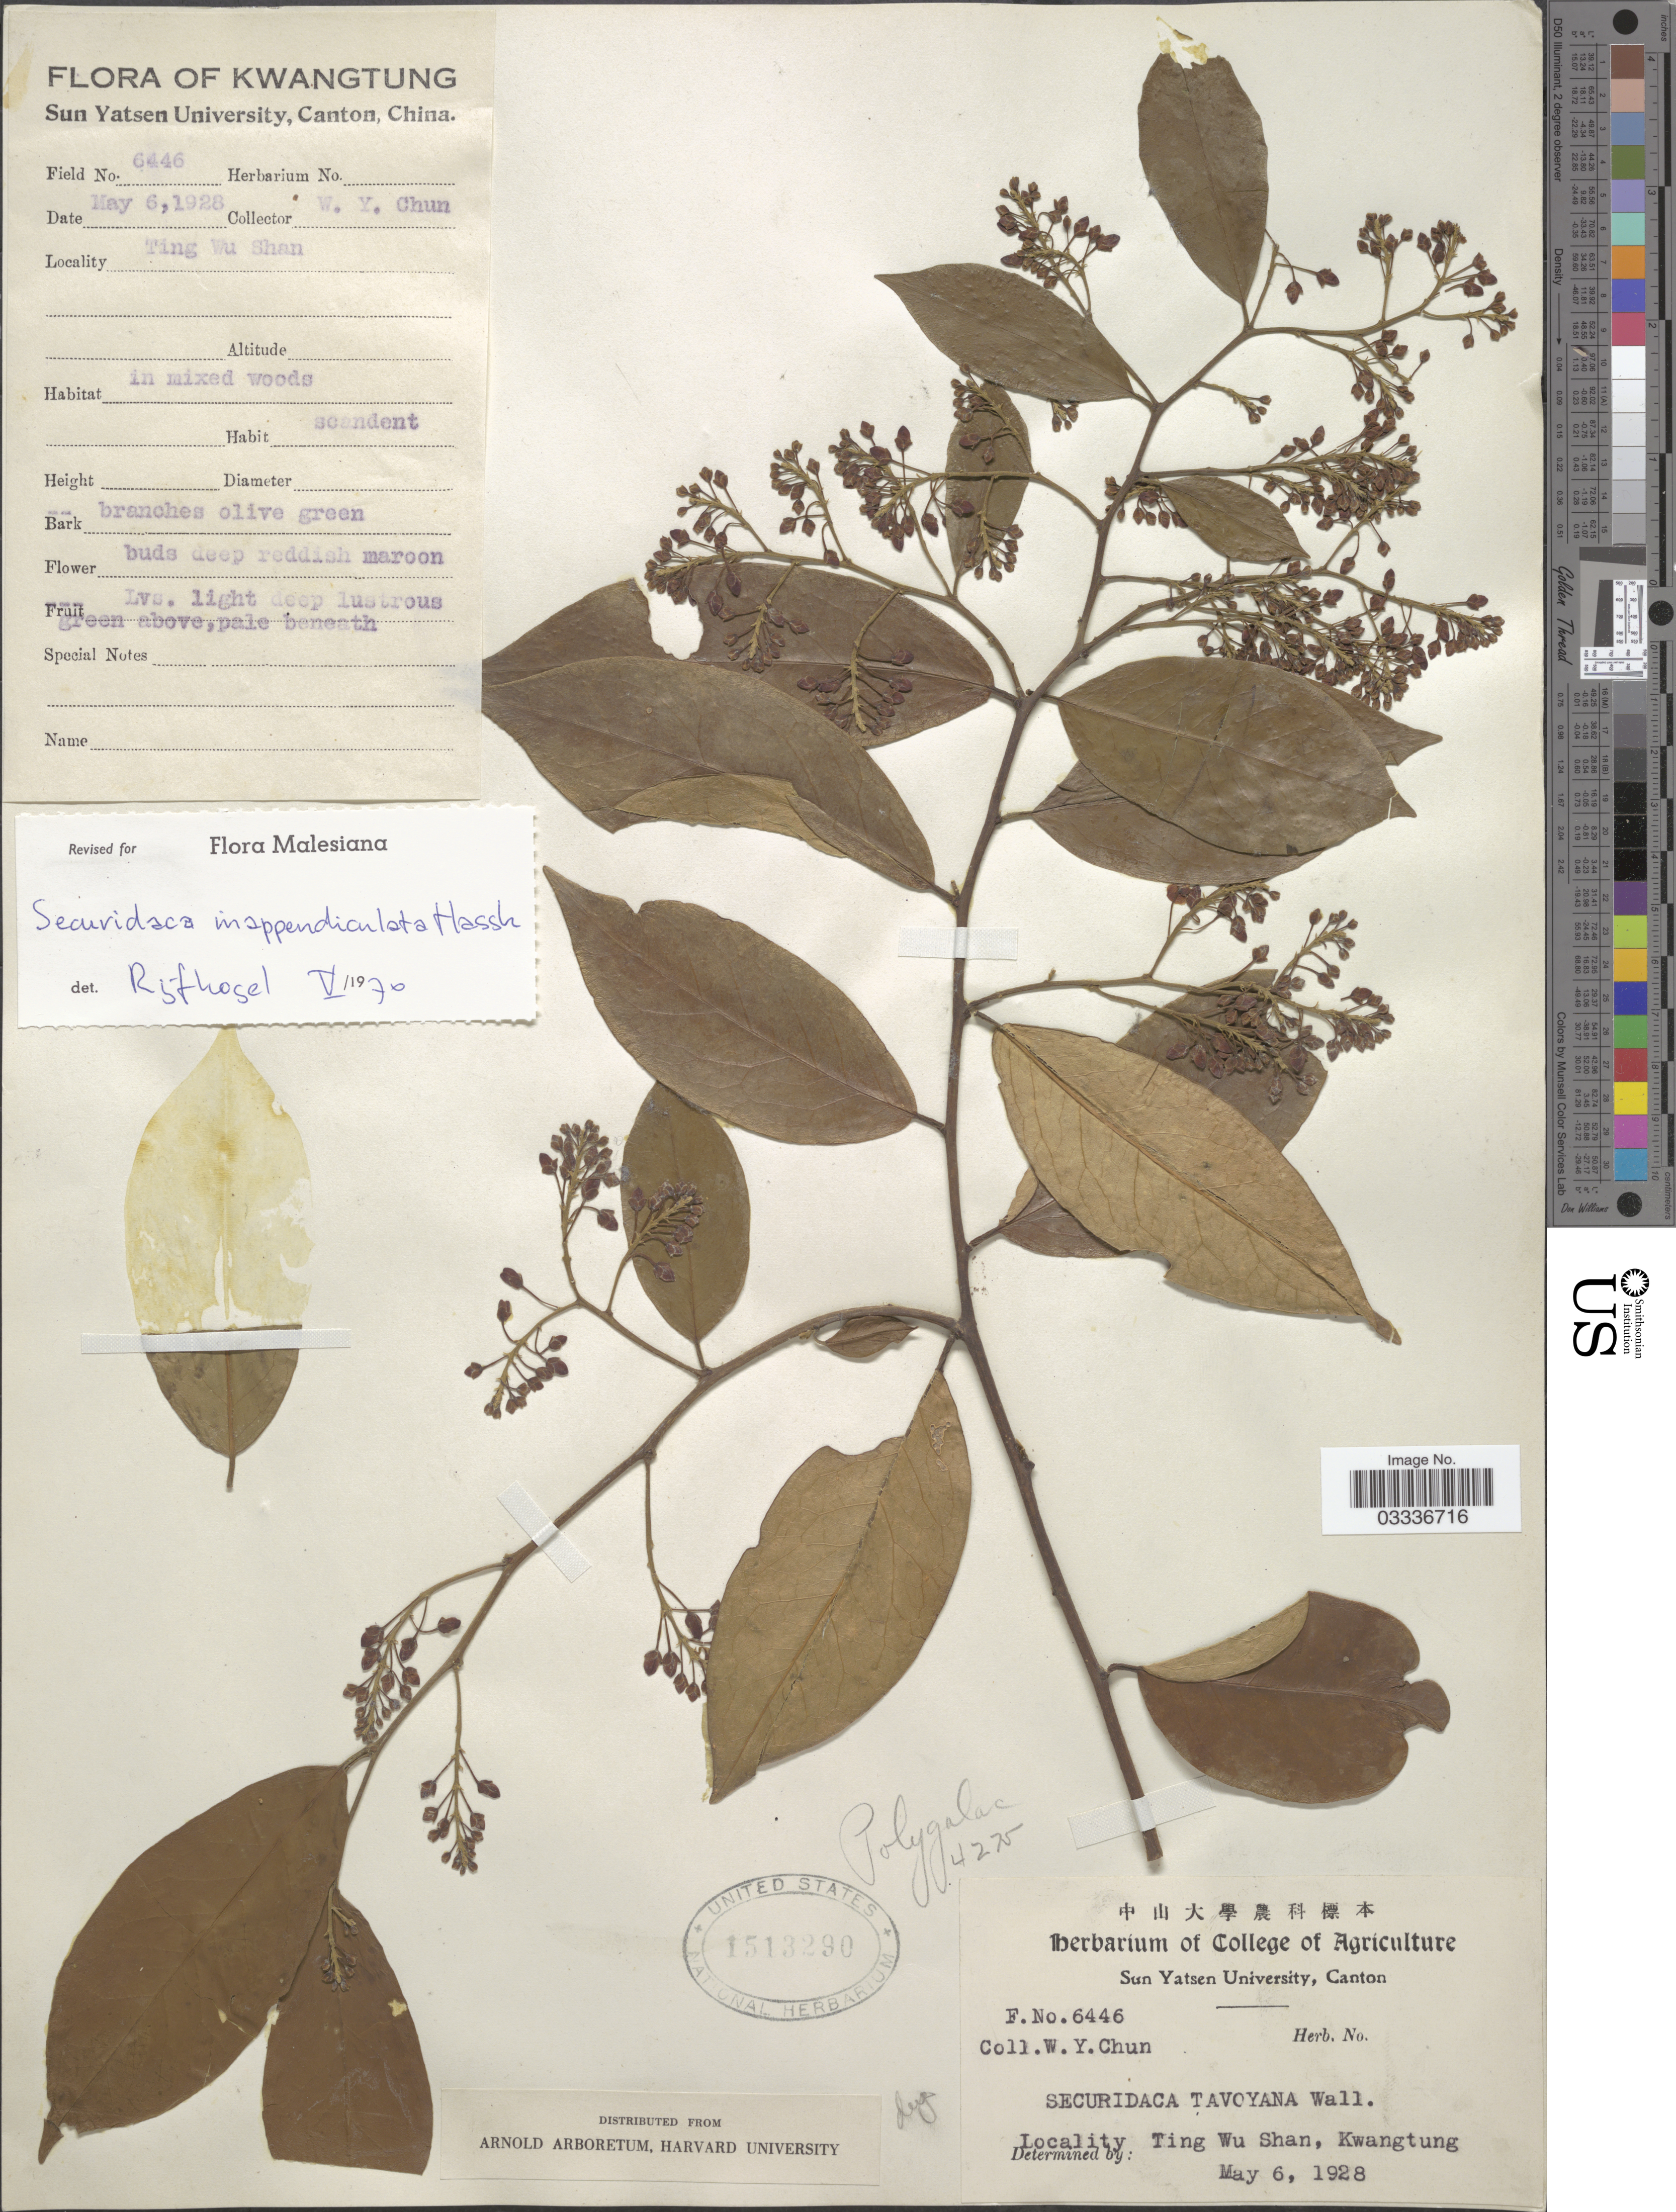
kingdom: Plantae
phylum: Tracheophyta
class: Magnoliopsida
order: Fabales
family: Polygalaceae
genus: Securidaca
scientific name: Securidaca inappendiculata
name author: Hassk.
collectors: W. Y. Chun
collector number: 6446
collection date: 1928-05-06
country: China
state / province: Guangdong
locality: Ting Wu Shan. Kwangtung.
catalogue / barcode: US 1513290